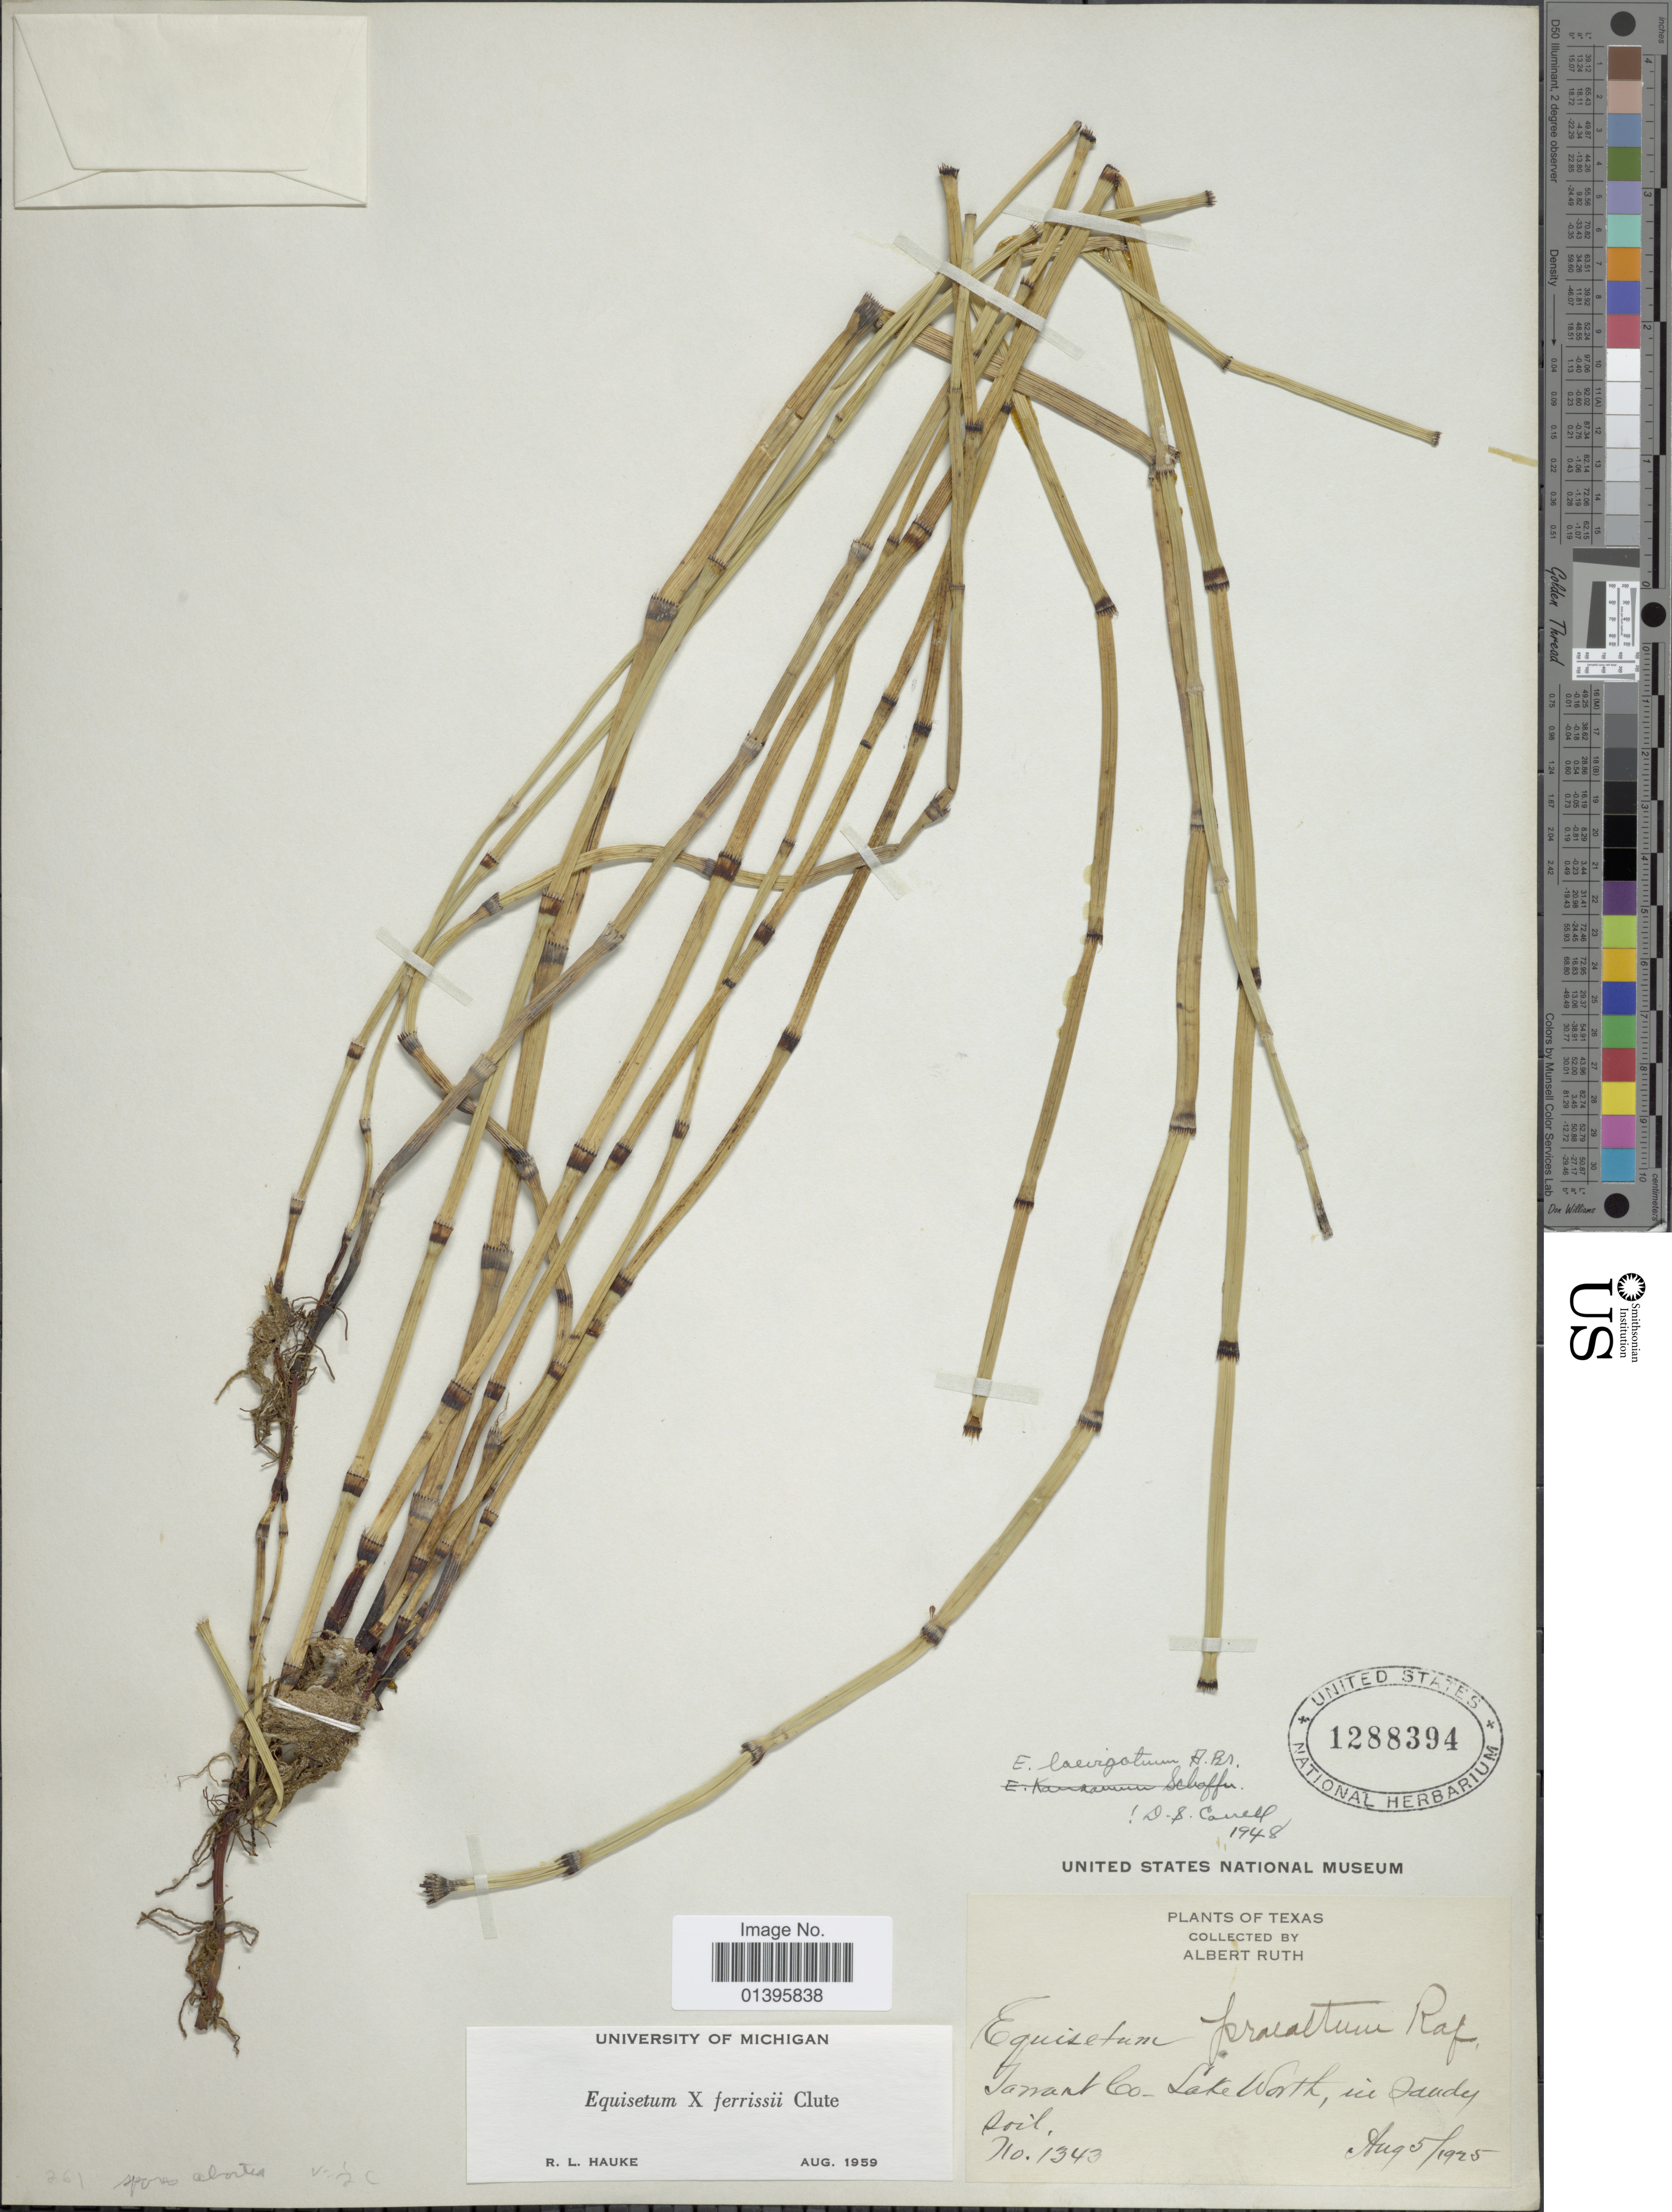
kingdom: Plantae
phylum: Tracheophyta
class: Polypodiopsida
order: Equisetales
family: Equisetaceae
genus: Equisetum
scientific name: Equisetum x ferrissii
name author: Clute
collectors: A. Ruth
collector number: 1343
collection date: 1925-08-05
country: United States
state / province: Texas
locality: Jawant Co-Lake Worth.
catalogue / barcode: US 1288394